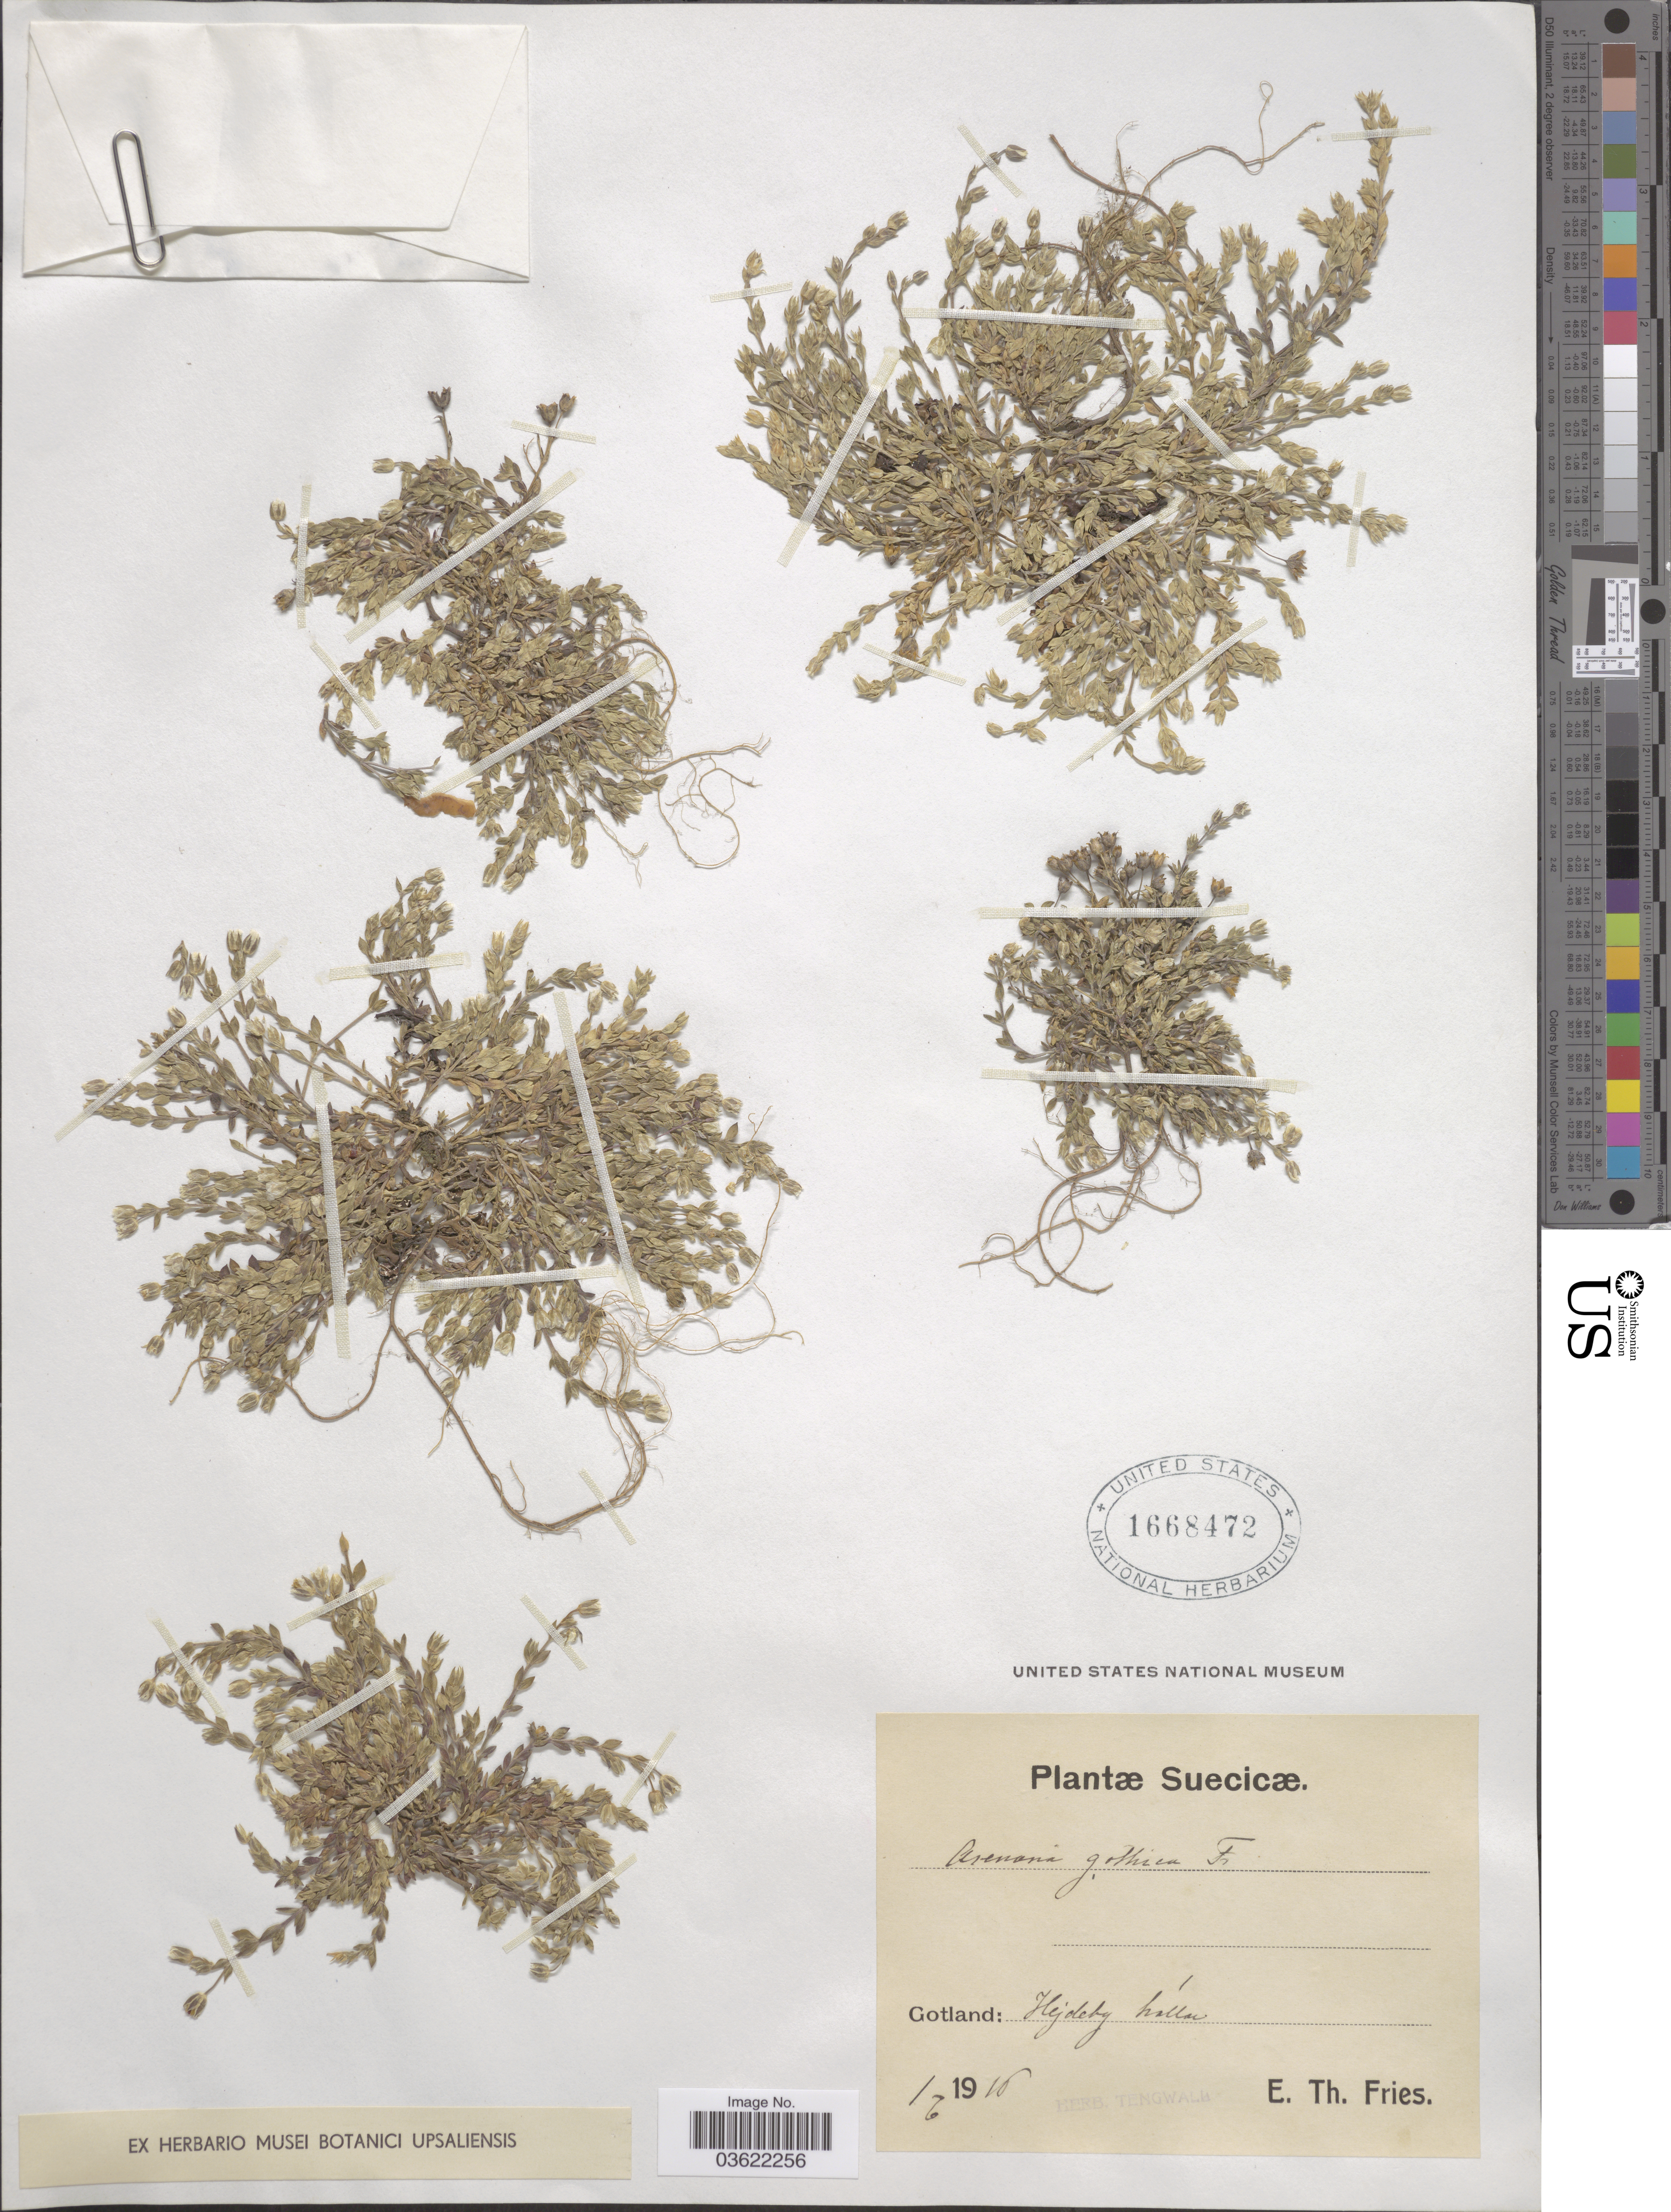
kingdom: Plantae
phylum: Tracheophyta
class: Magnoliopsida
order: Caryophyllales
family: Caryophyllaceae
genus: Arenaria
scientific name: Arenaria gothica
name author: Fr.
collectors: E. Fries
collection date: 1916-07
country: Sweden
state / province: Gotland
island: Gotland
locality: Suecicæ. Gotland: Hejdeby hállan.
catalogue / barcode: US 1668472